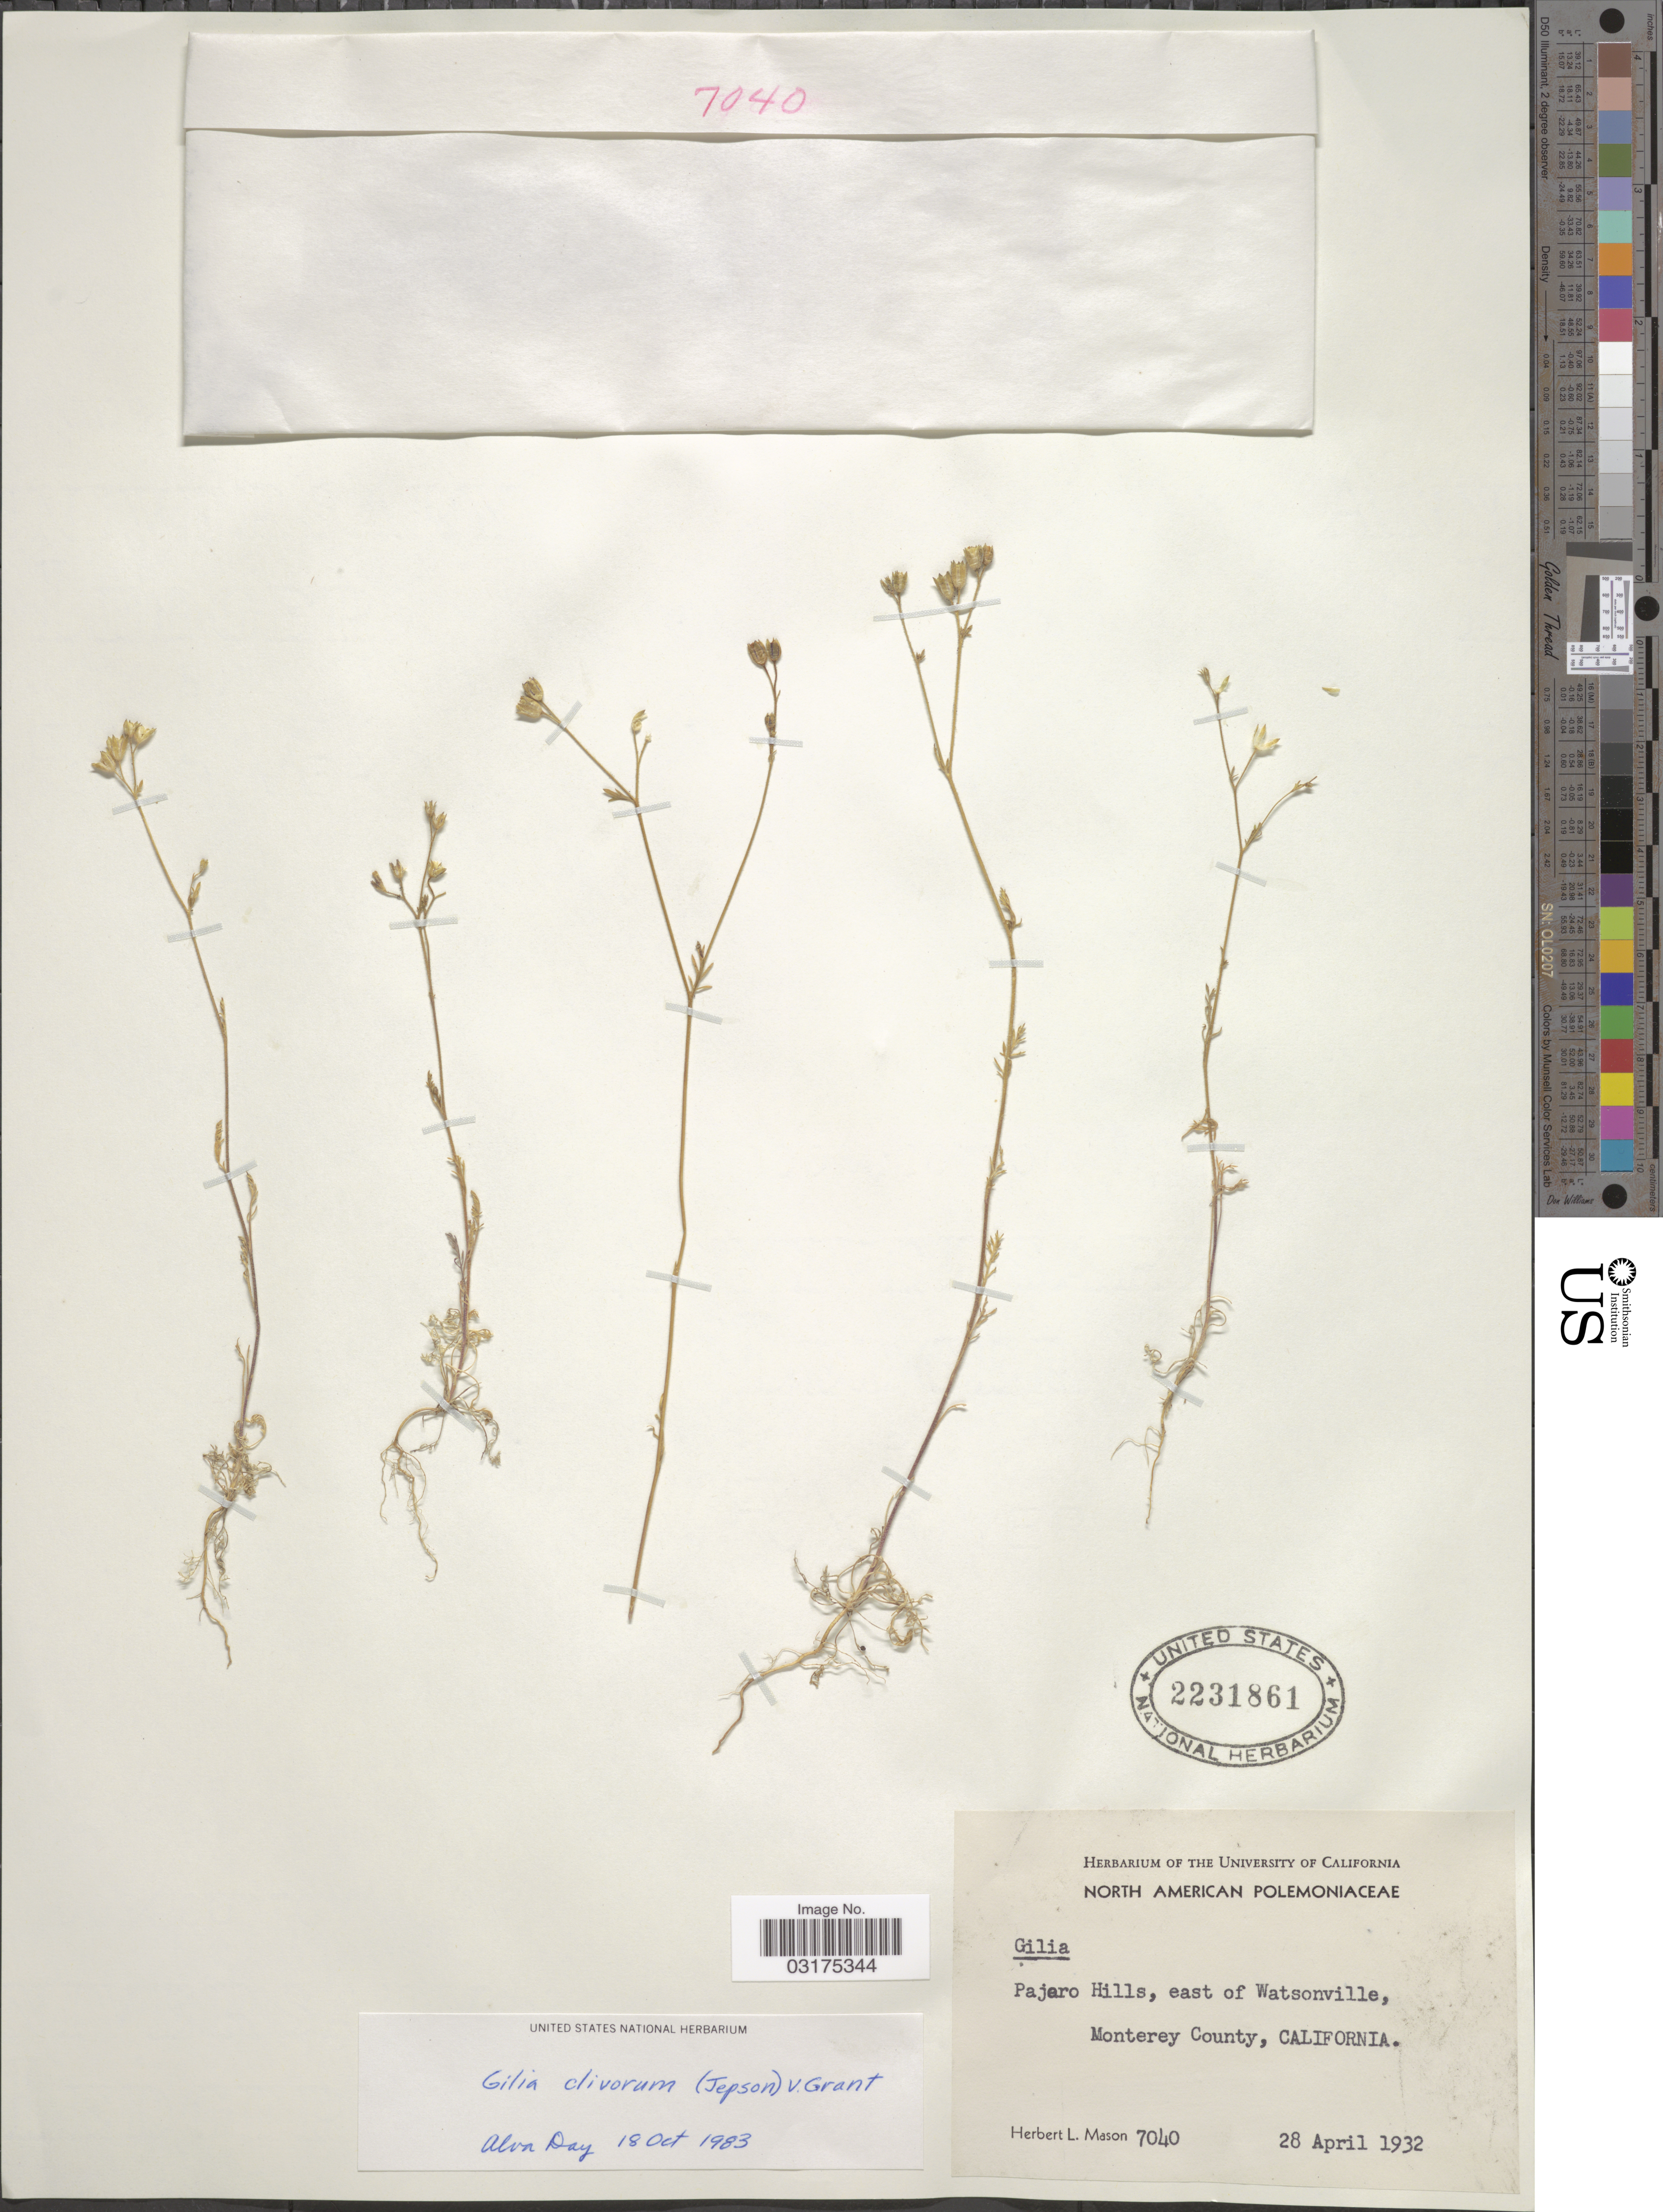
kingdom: Plantae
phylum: Tracheophyta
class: Magnoliopsida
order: Ericales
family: Polemoniaceae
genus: Gilia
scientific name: Gilia clivorum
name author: (Jeps.) V.E. Grant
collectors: H. L. Mason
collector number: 7040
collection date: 1932-04-28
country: United States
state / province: California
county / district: Monterey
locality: Pajaro Hills, east of Watsonville, Monterey County.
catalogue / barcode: US 2231861